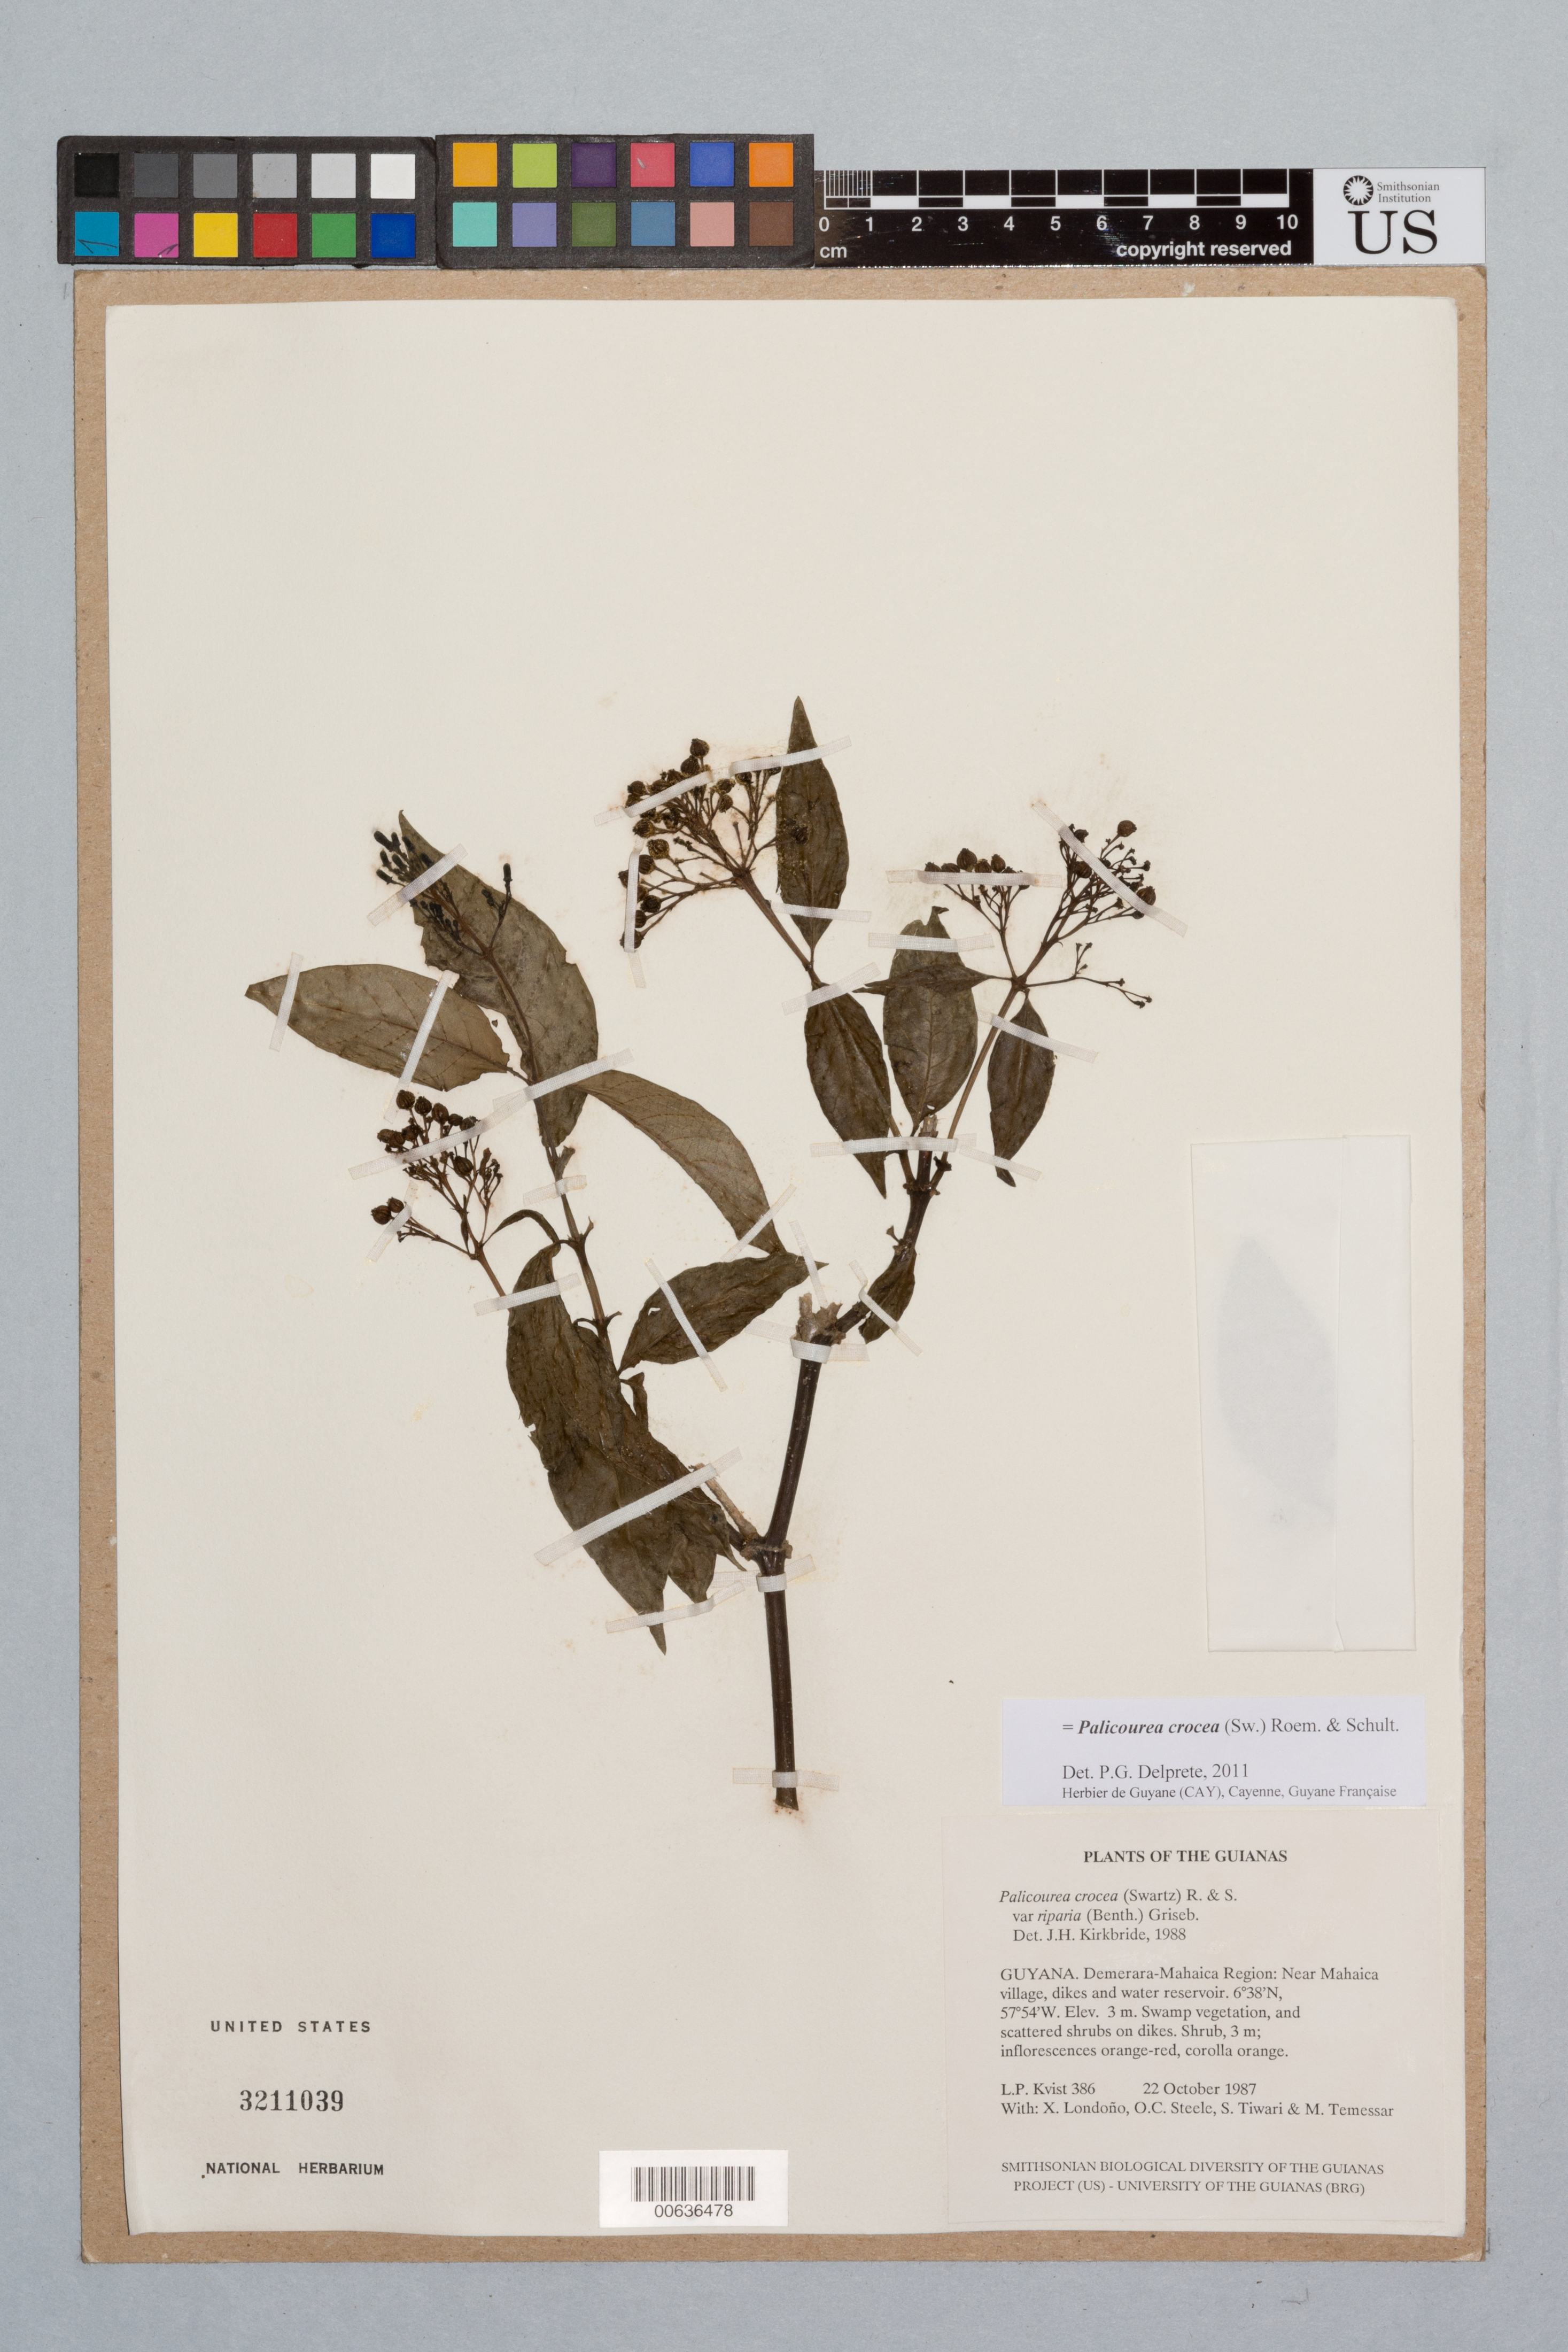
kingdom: Plantae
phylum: Tracheophyta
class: Magnoliopsida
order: Gentianales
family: Rubiaceae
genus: Palicourea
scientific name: Palicourea crocea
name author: (Sw.) Schult.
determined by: Delprete, P. G., Herb. de Guyane Cay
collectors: L. P. Kvist, X. Londoño, O. C. Steele, S. Tiwari & M. Tamessar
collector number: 386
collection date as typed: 22 October 1987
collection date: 1987-10-22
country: Guyana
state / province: Demerara-Mahaica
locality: Near Mahaica village, dikes and water reservoir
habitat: Swamp vegetation, and scattered shrubs on dikes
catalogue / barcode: US 3211039